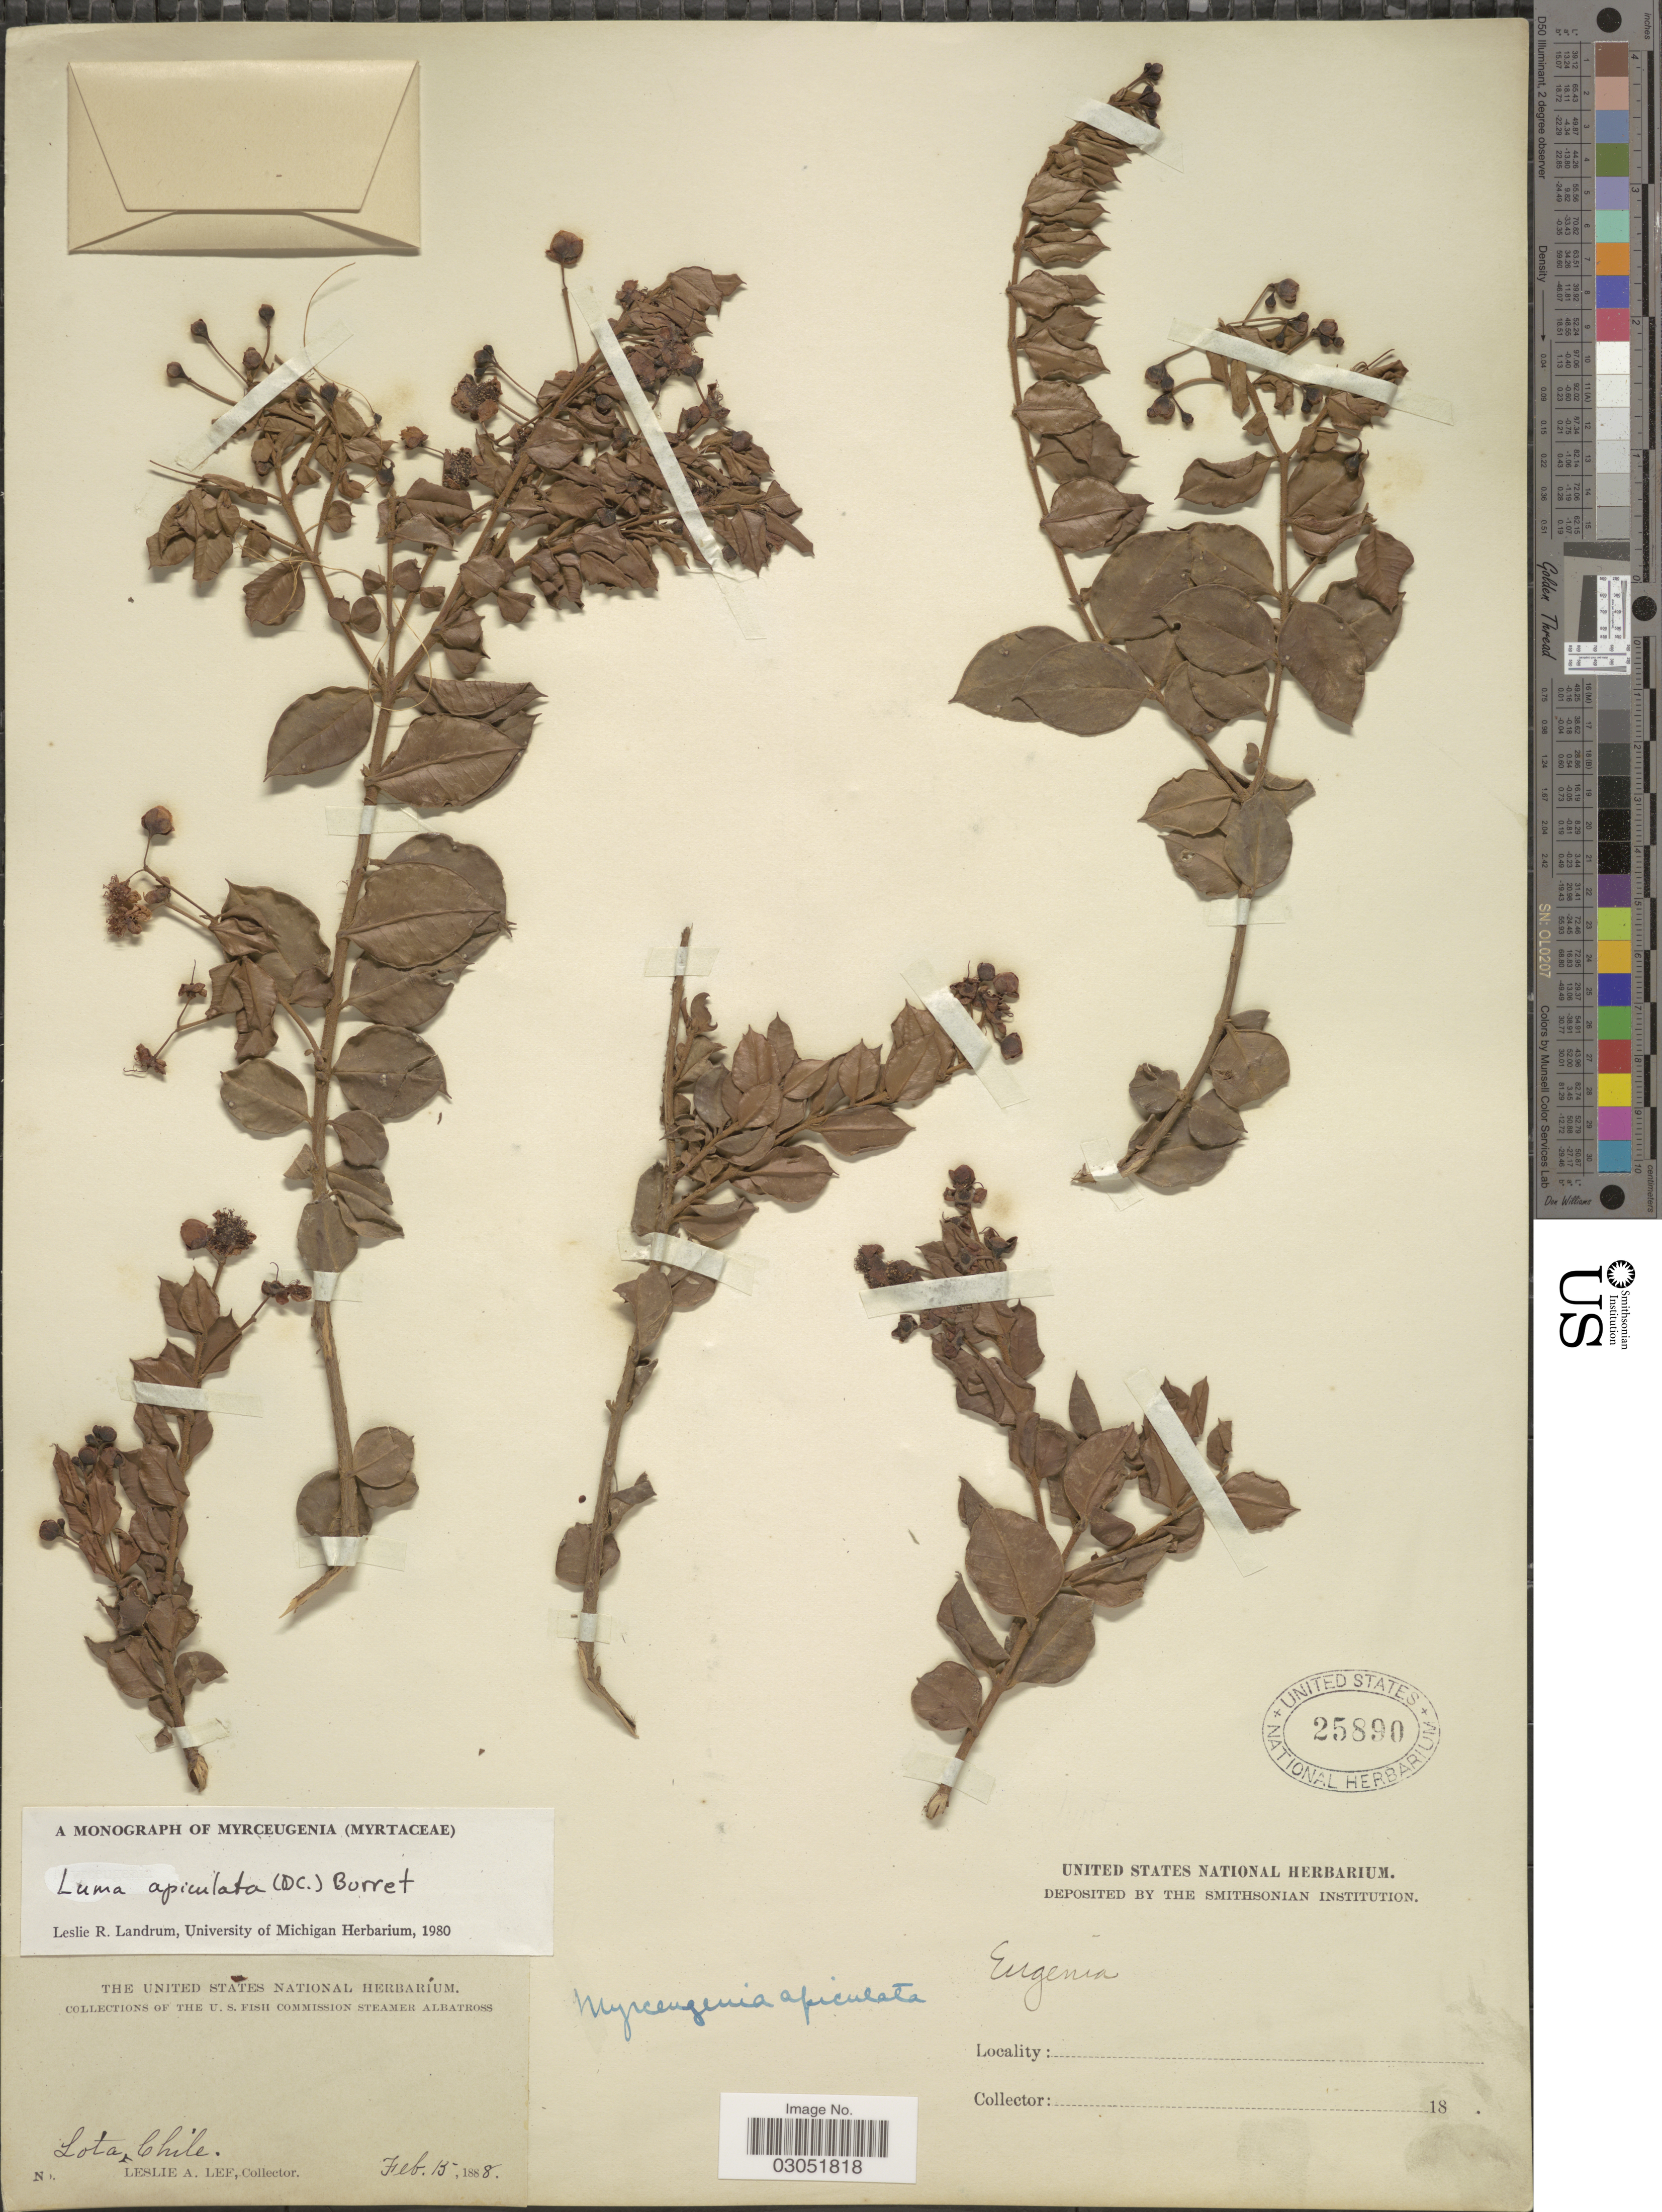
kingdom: Plantae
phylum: Tracheophyta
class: Magnoliopsida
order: Myrtales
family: Myrtaceae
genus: Luma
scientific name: Luma apiculata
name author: (DC.) Burret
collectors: L. Lee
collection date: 1888-02-15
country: Chile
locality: Lota.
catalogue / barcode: US 25890